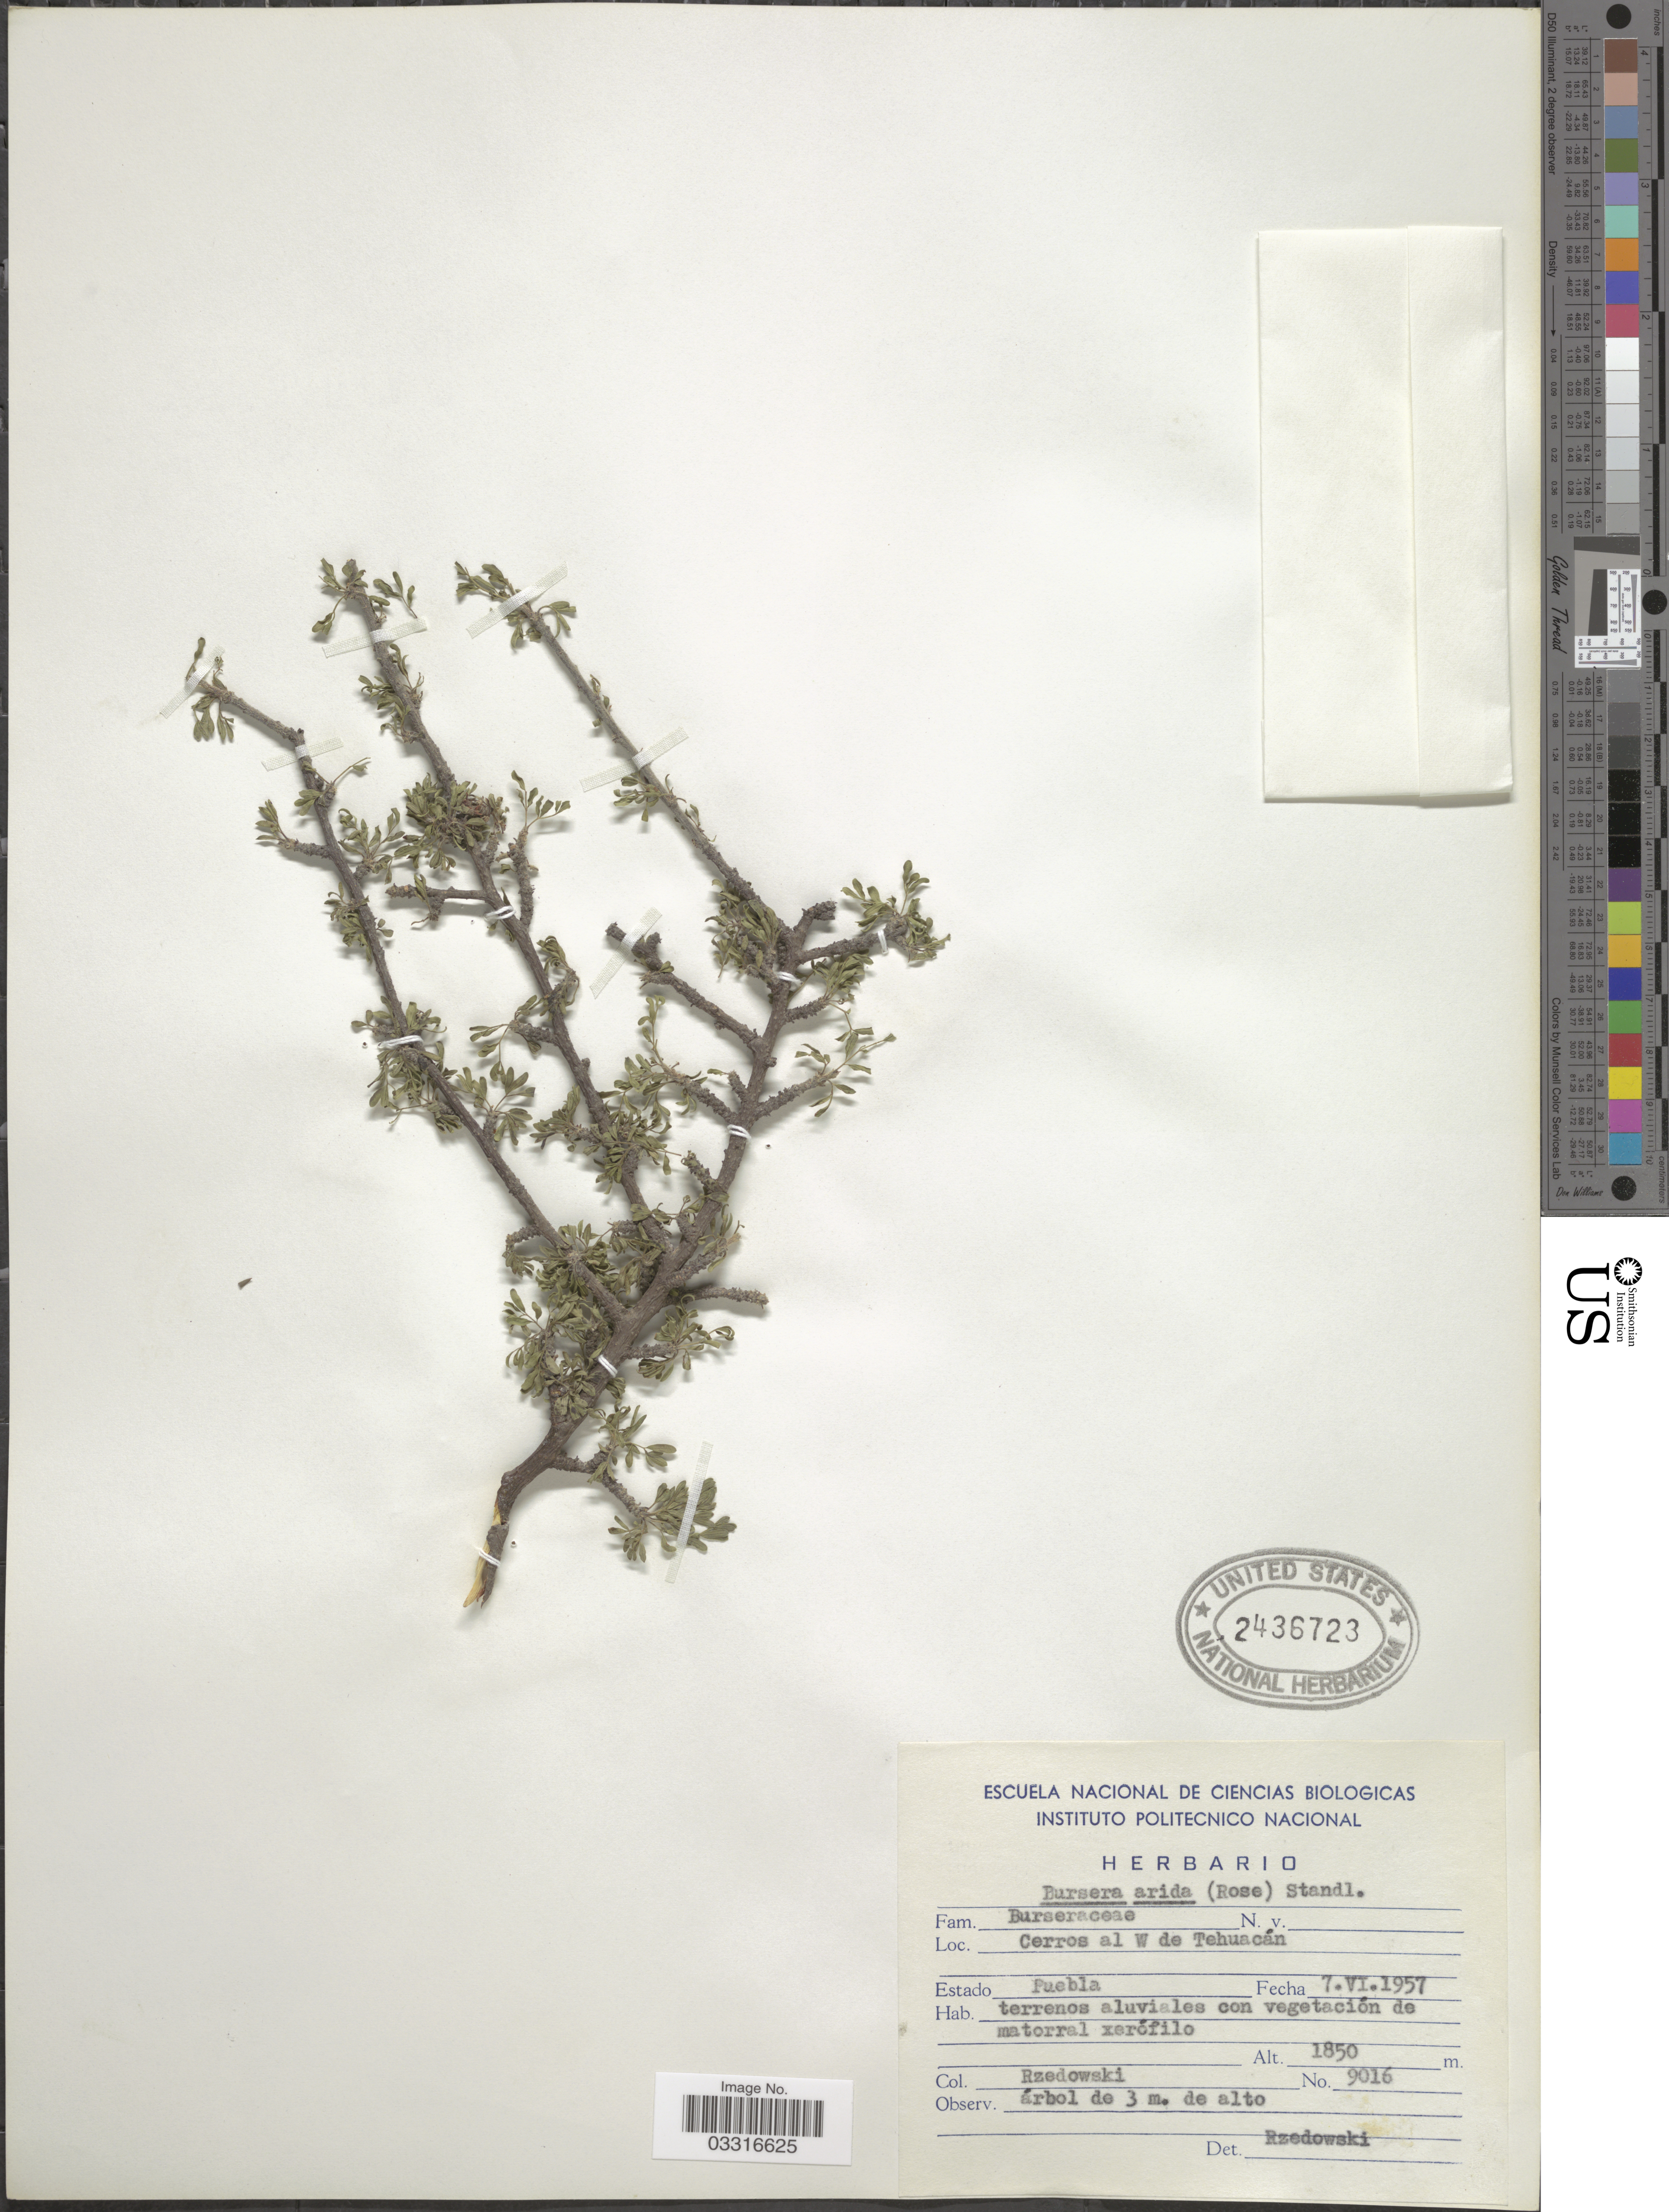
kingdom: Plantae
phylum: Tracheophyta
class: Magnoliopsida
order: Sapindales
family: Burseraceae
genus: Bursera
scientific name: Bursera arida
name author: (Rose) Standl.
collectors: Rzedowski, --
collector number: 9016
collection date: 1957-06-07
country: Mexico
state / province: Puebla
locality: Cerros al W de Tehuacán.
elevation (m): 1850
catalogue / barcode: US 2436723